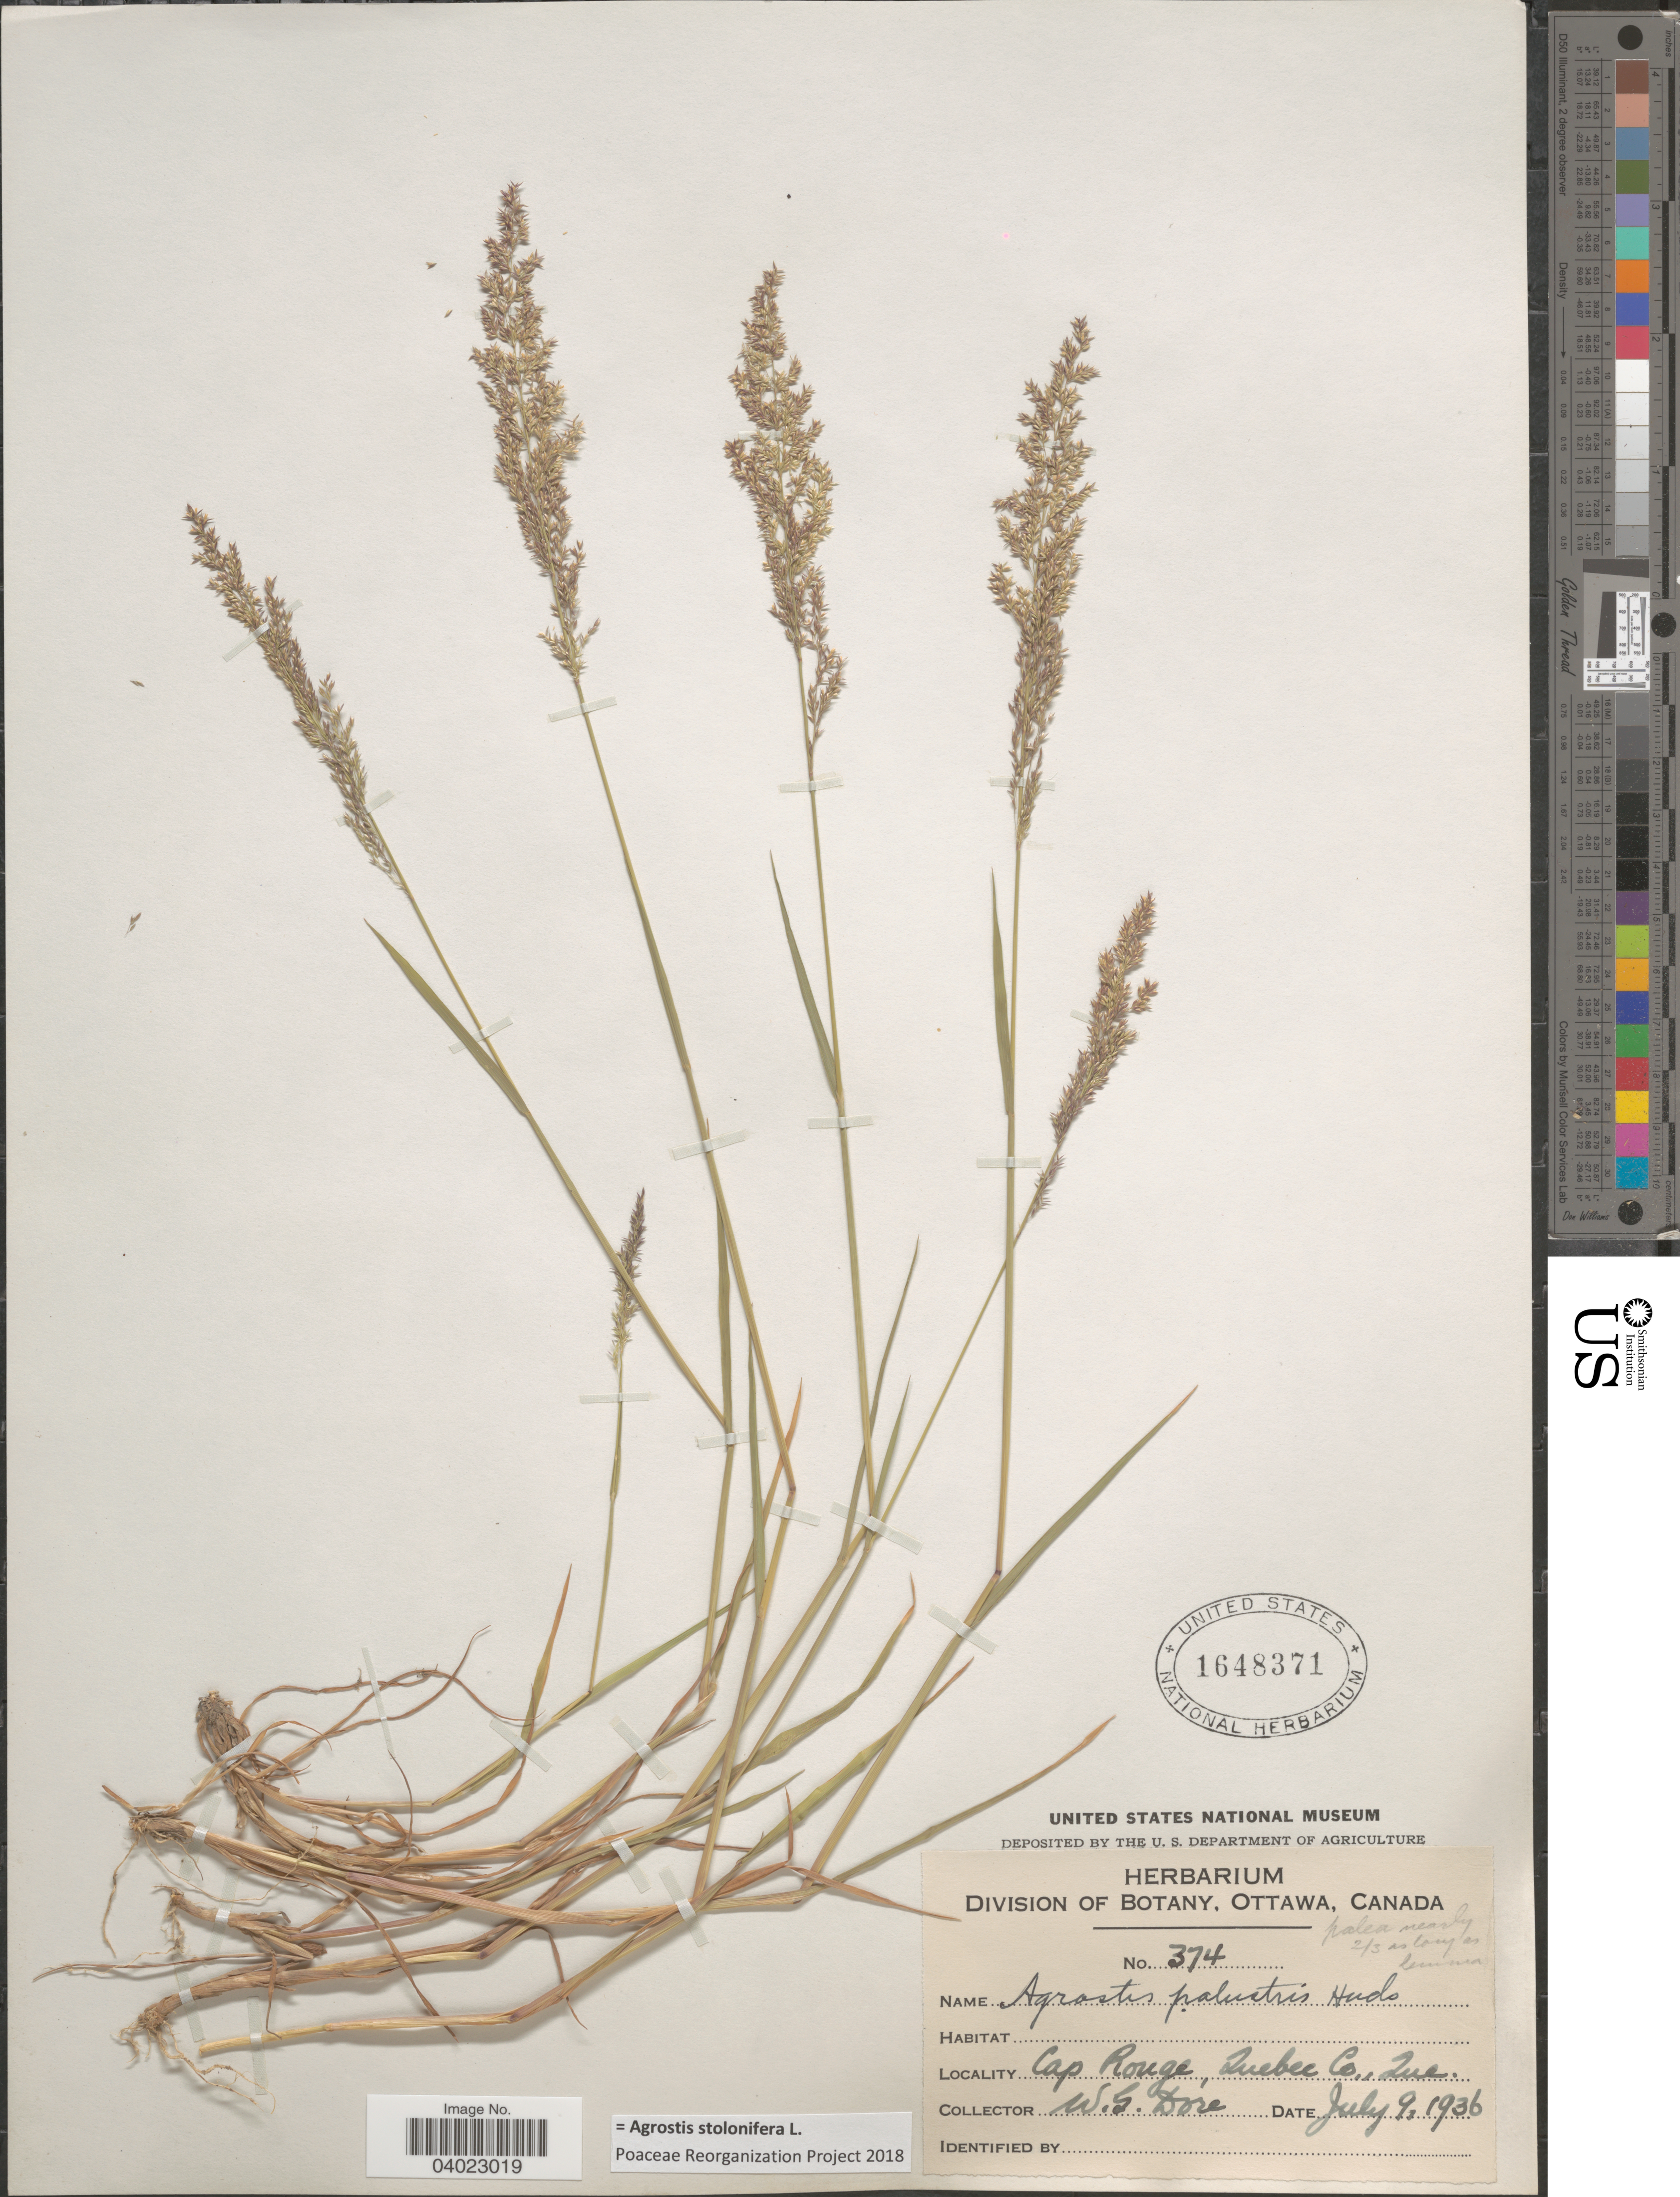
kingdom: Plantae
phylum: Tracheophyta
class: Liliopsida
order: Poales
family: Poaceae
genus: Agrostis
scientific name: Agrostis stolonifera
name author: L.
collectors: W. Dore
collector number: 374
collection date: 1936-07-09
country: Canada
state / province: Quebec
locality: Cap Rouge, Quebec Co.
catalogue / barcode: US 1648371